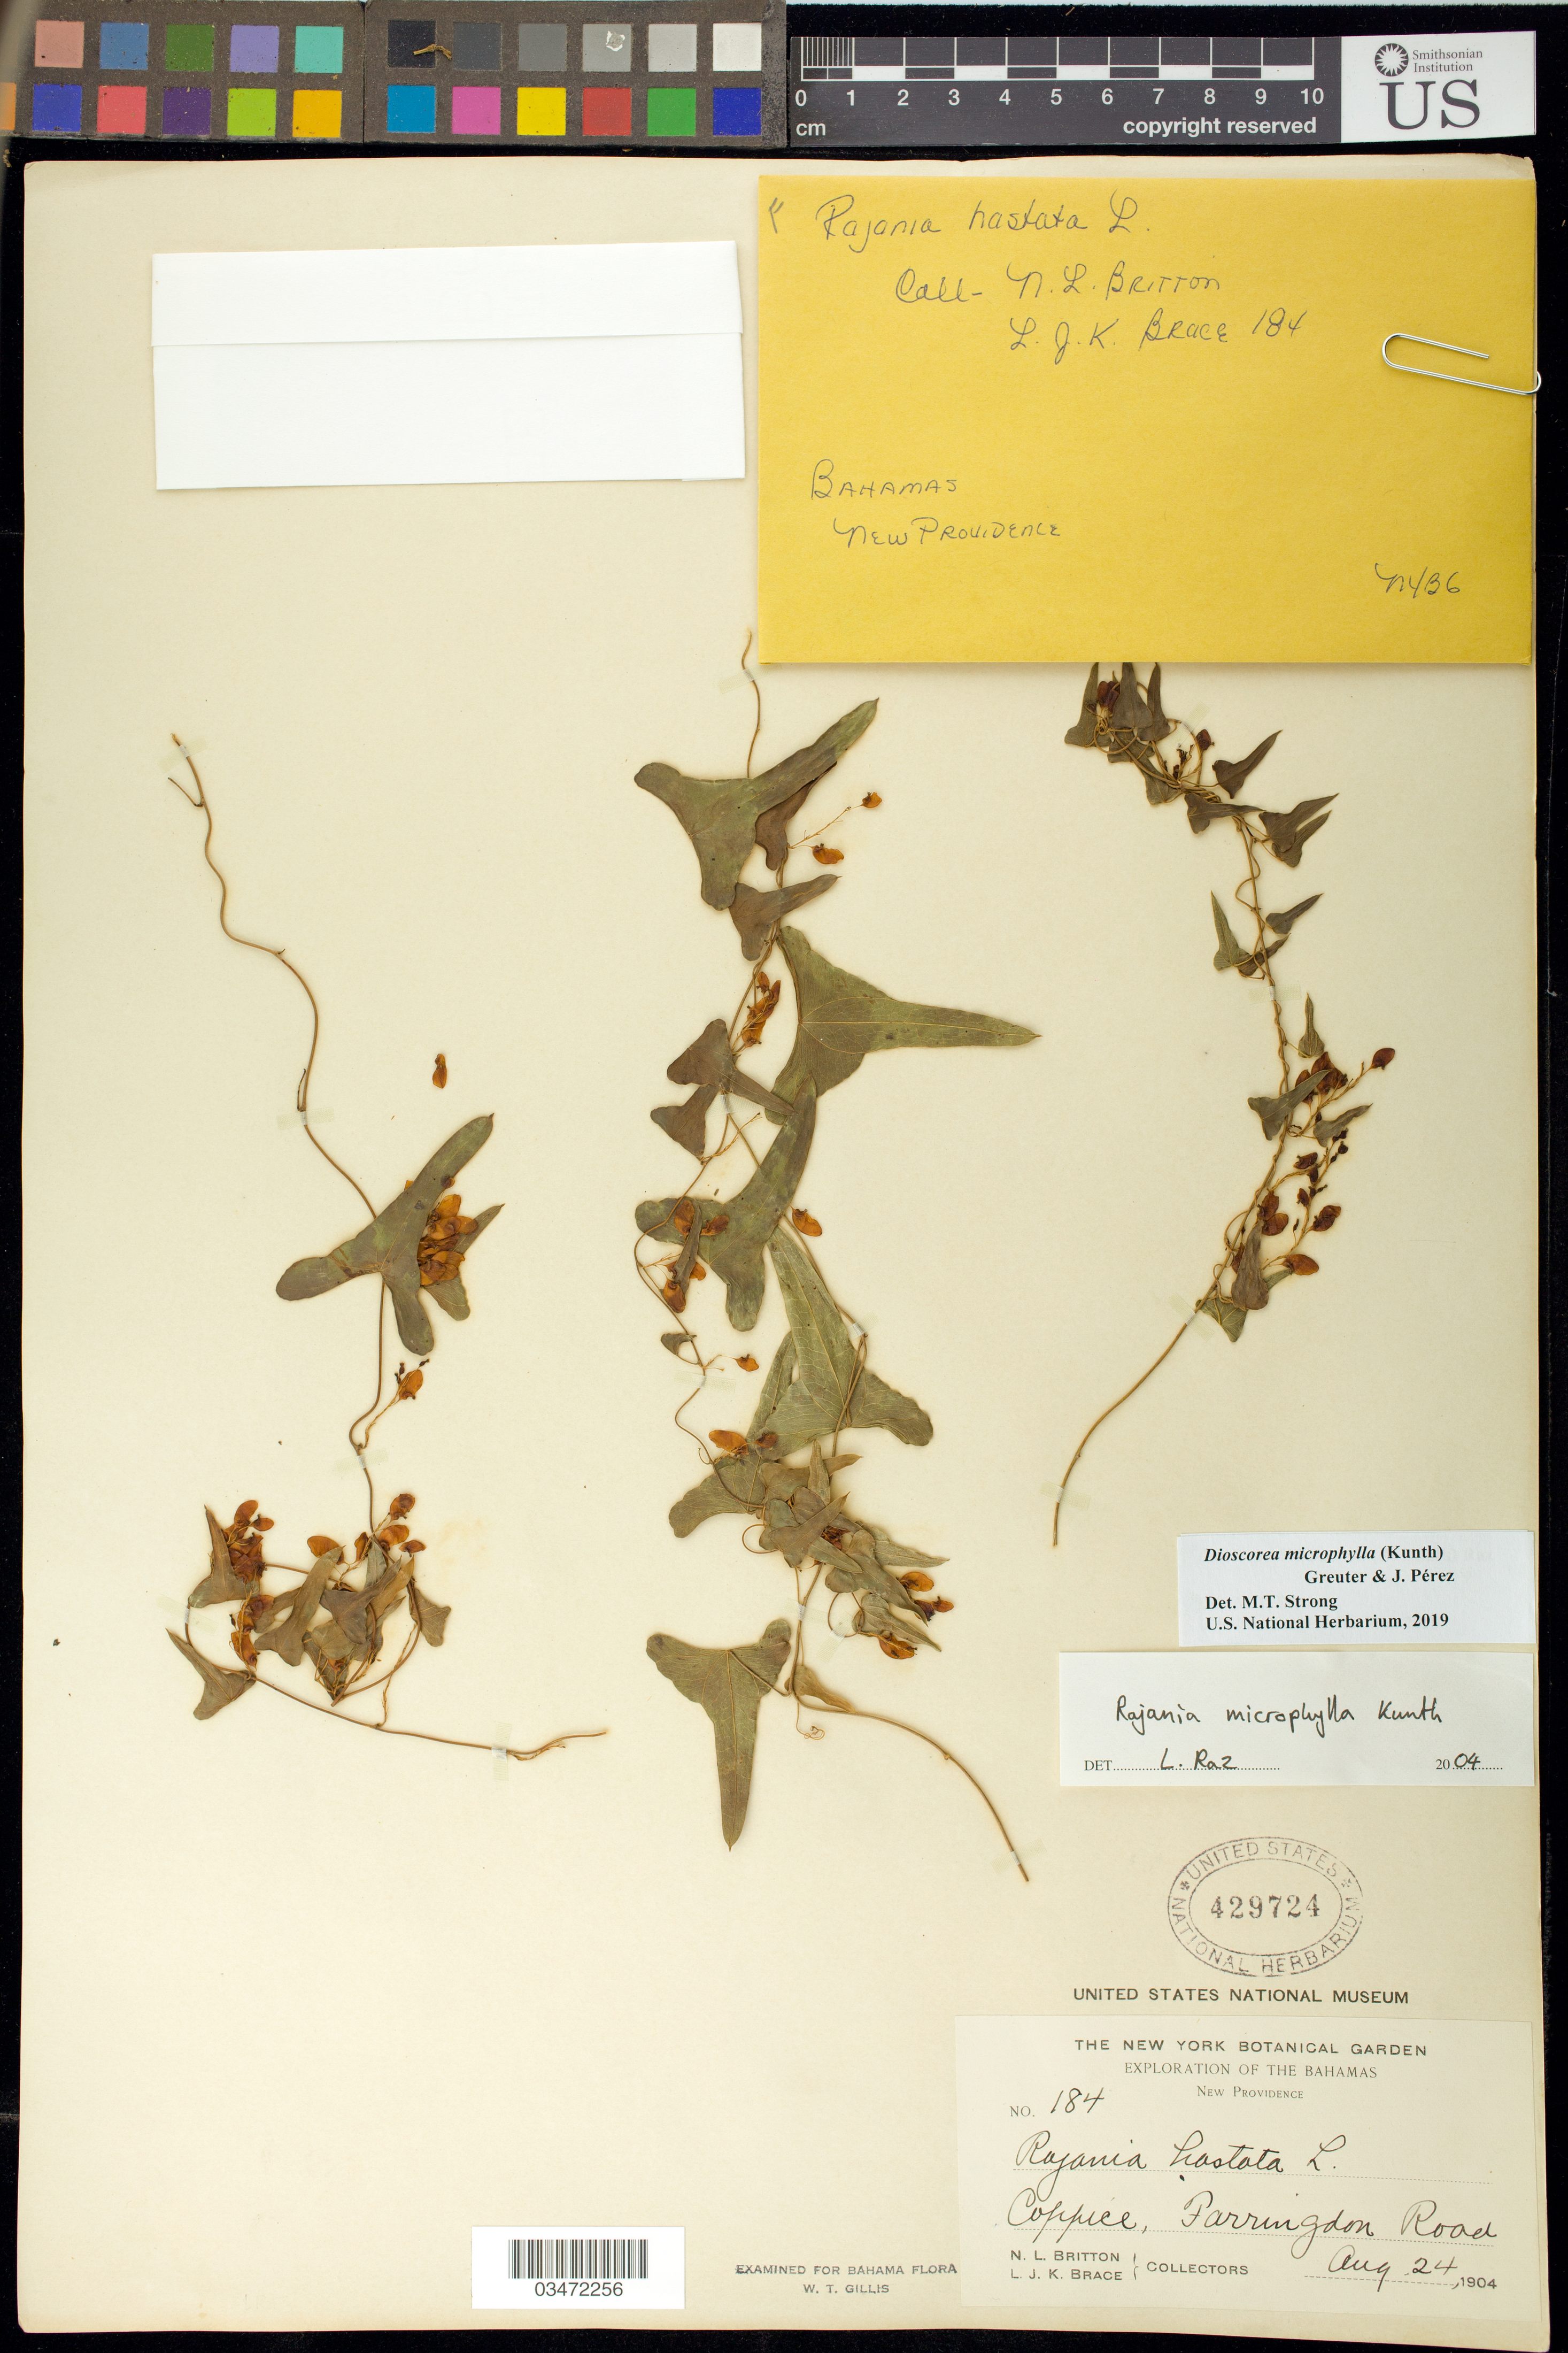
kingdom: Plantae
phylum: Tracheophyta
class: Liliopsida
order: Dioscoreales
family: Dioscoreaceae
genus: Dioscorea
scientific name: Dioscorea microphylla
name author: (Kunth) Greuter & J. Perez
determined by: Strong, M. T., (US), Smithsonian Institution - National Museum of Natural History (UNITED STATES)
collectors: N. Britton & L. J. K. Brace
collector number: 184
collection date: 1904-08-24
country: Bahamas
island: New Providence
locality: Farrington Road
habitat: Coppice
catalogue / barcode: US 429724